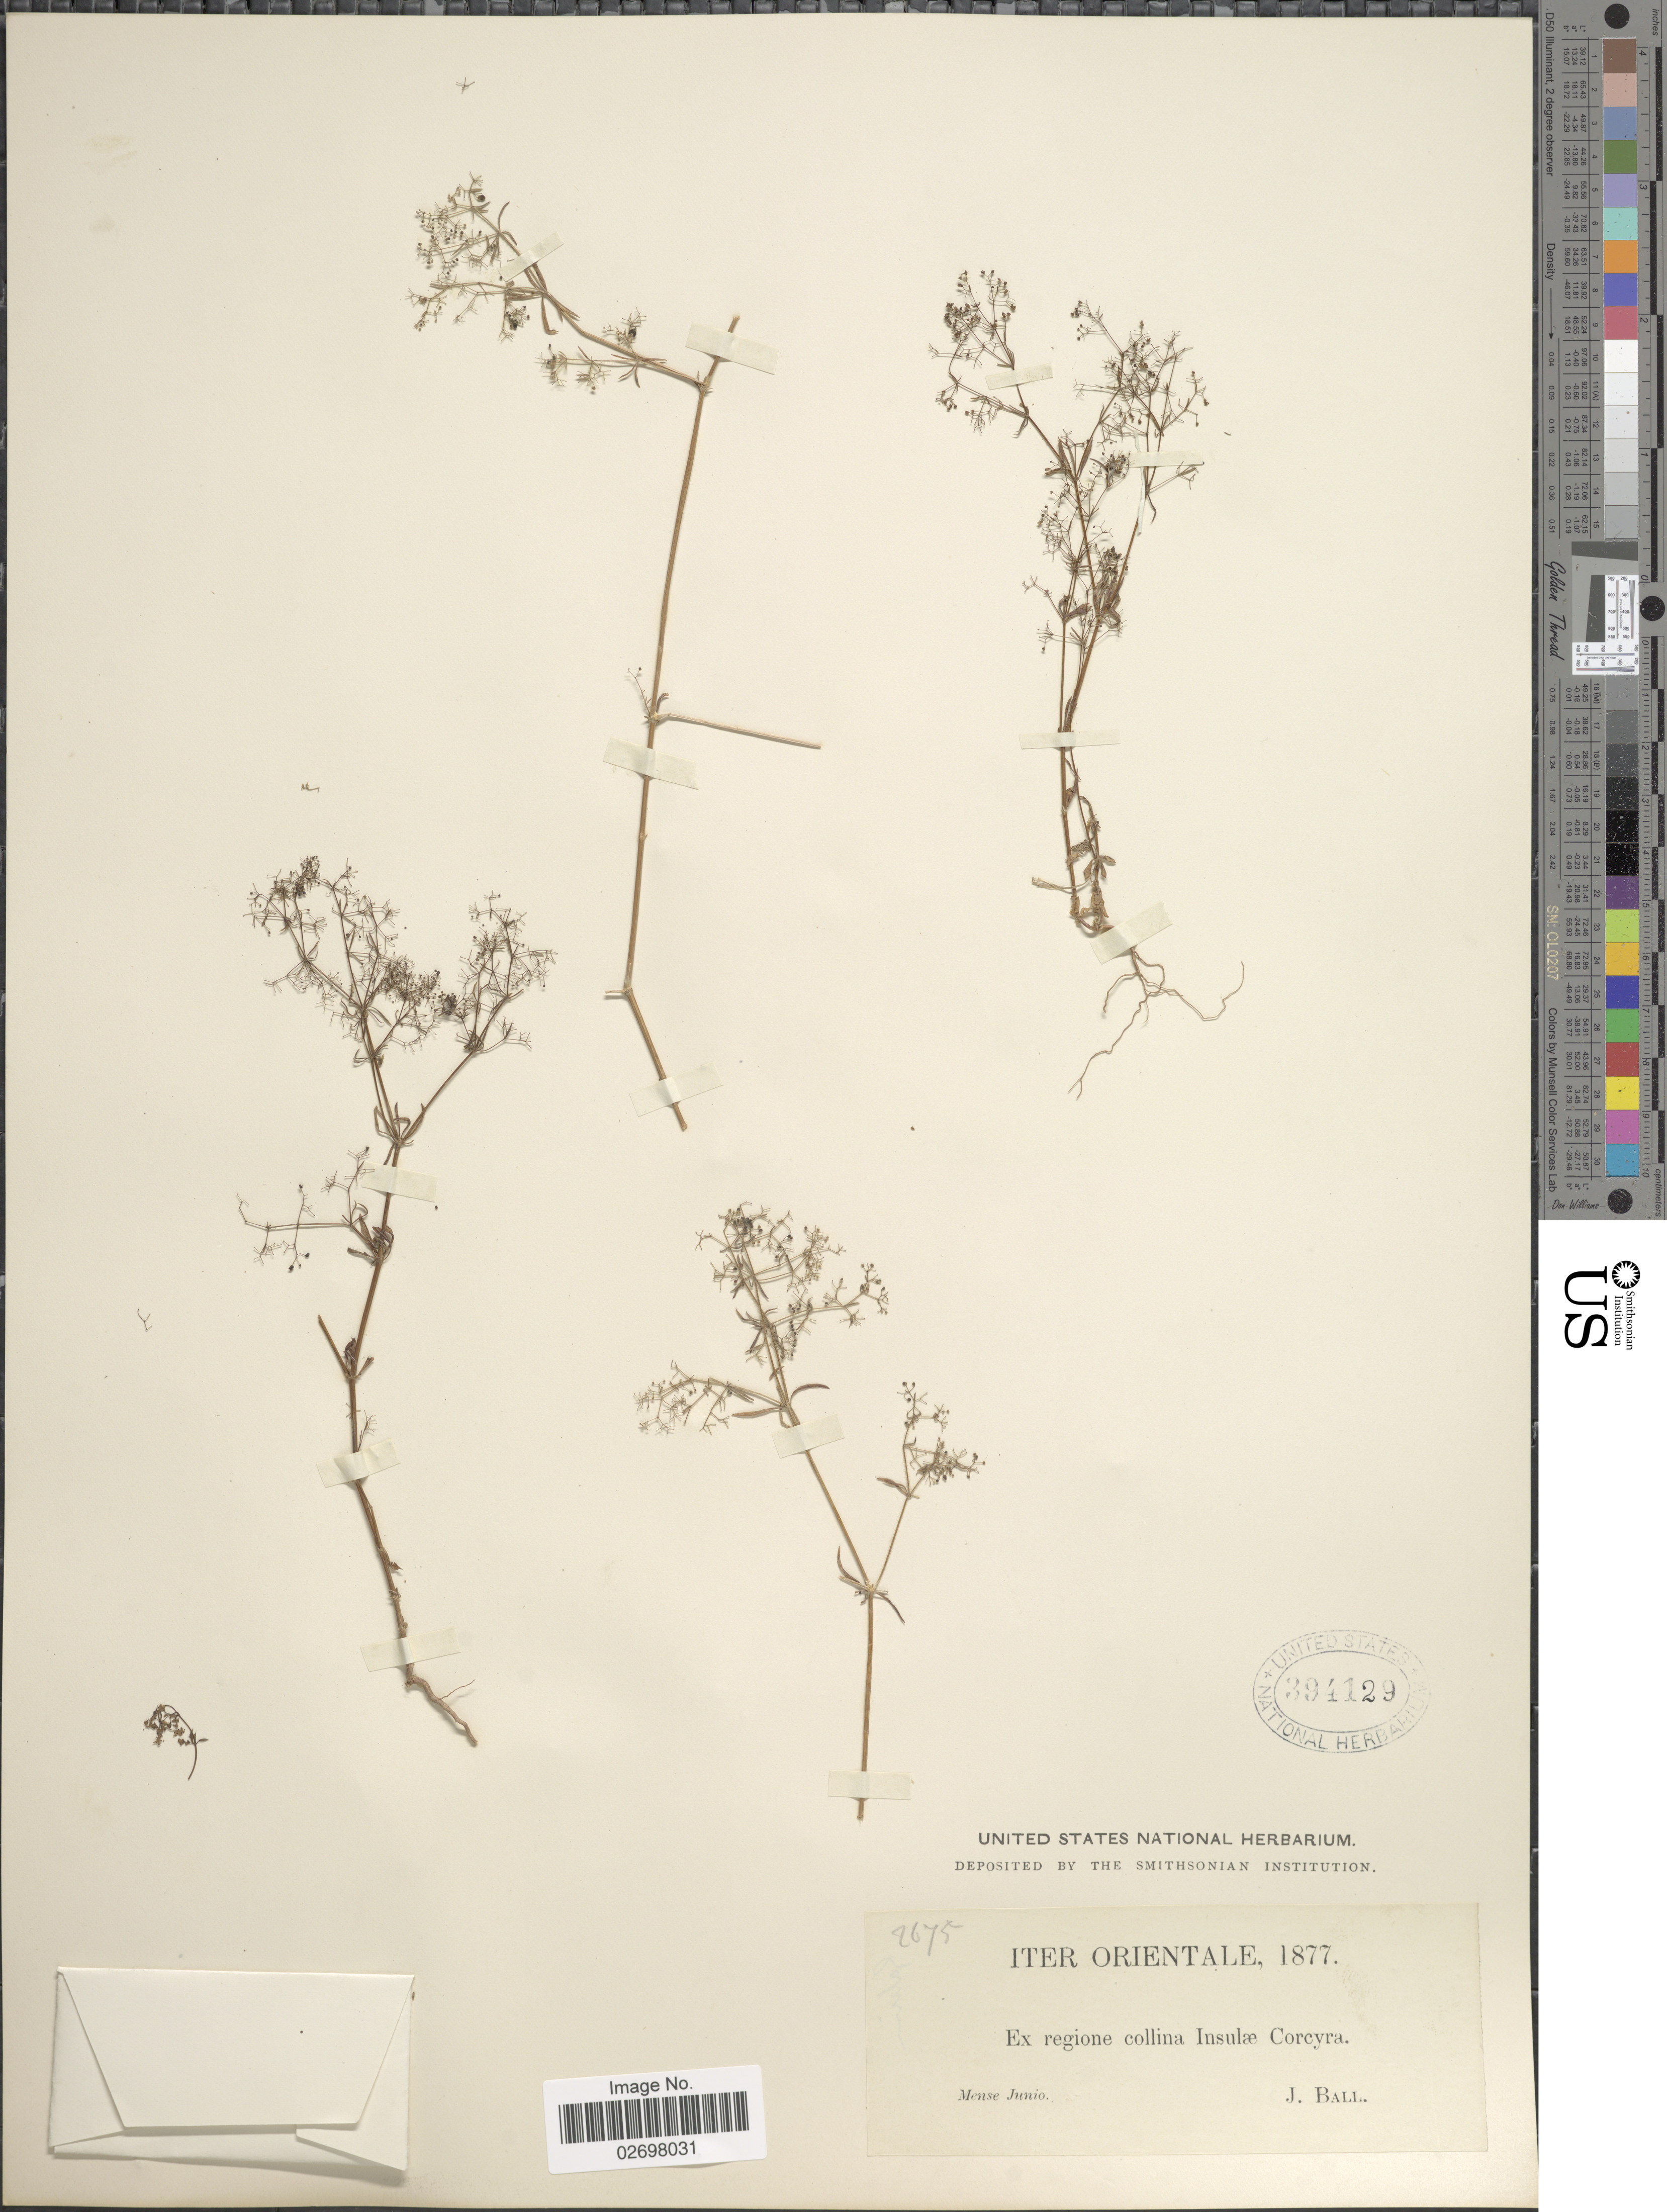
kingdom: Plantae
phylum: Tracheophyta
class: Magnoliopsida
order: Gentianales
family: Rubiaceae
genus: Galium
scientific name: Galium sp.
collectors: J. Ball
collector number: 2675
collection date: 1877-06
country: France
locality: Ex regione collina Insulae Corcyra, Iter Orientale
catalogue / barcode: US 394129